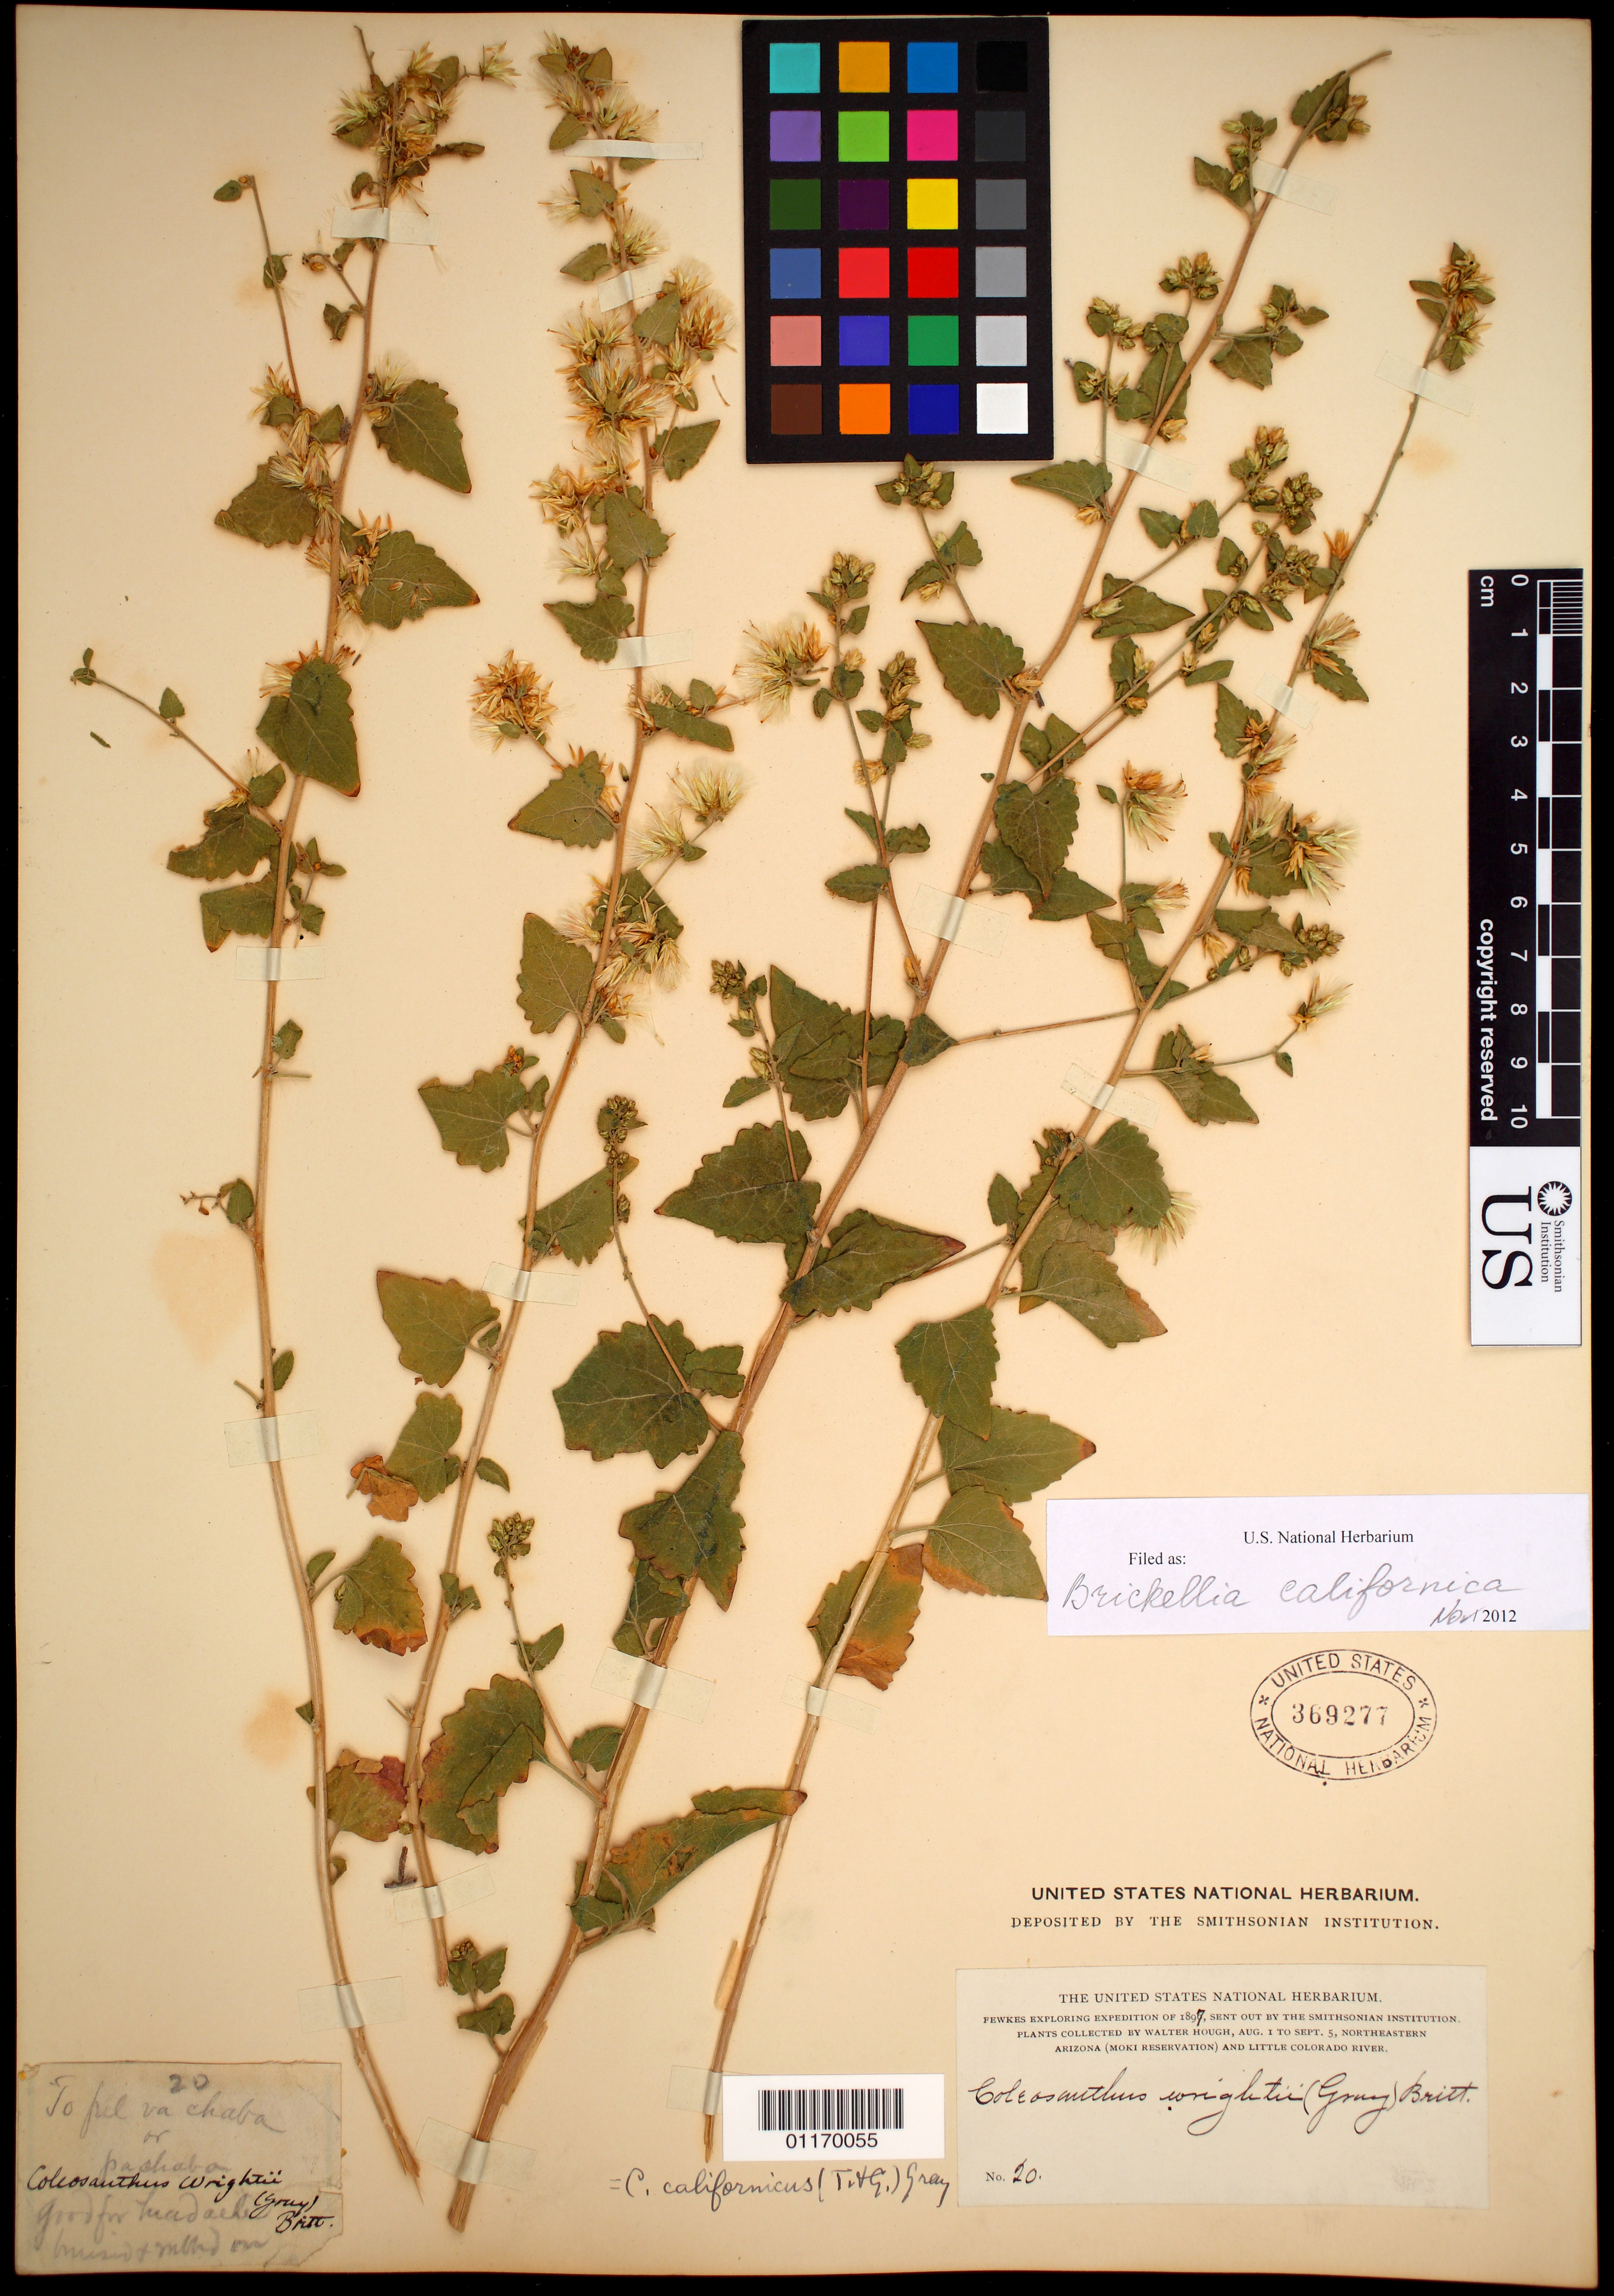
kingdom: Plantae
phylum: Tracheophyta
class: Magnoliopsida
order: Asterales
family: Asteraceae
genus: Brickellia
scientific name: Brickellia californica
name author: (Torr. & A. Gray) A. Gray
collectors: W. Hough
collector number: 20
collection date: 1897-08-01/1897-09-05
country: United States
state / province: Arizona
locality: Moki Reservation and Little Colorado River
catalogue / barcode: US 369277